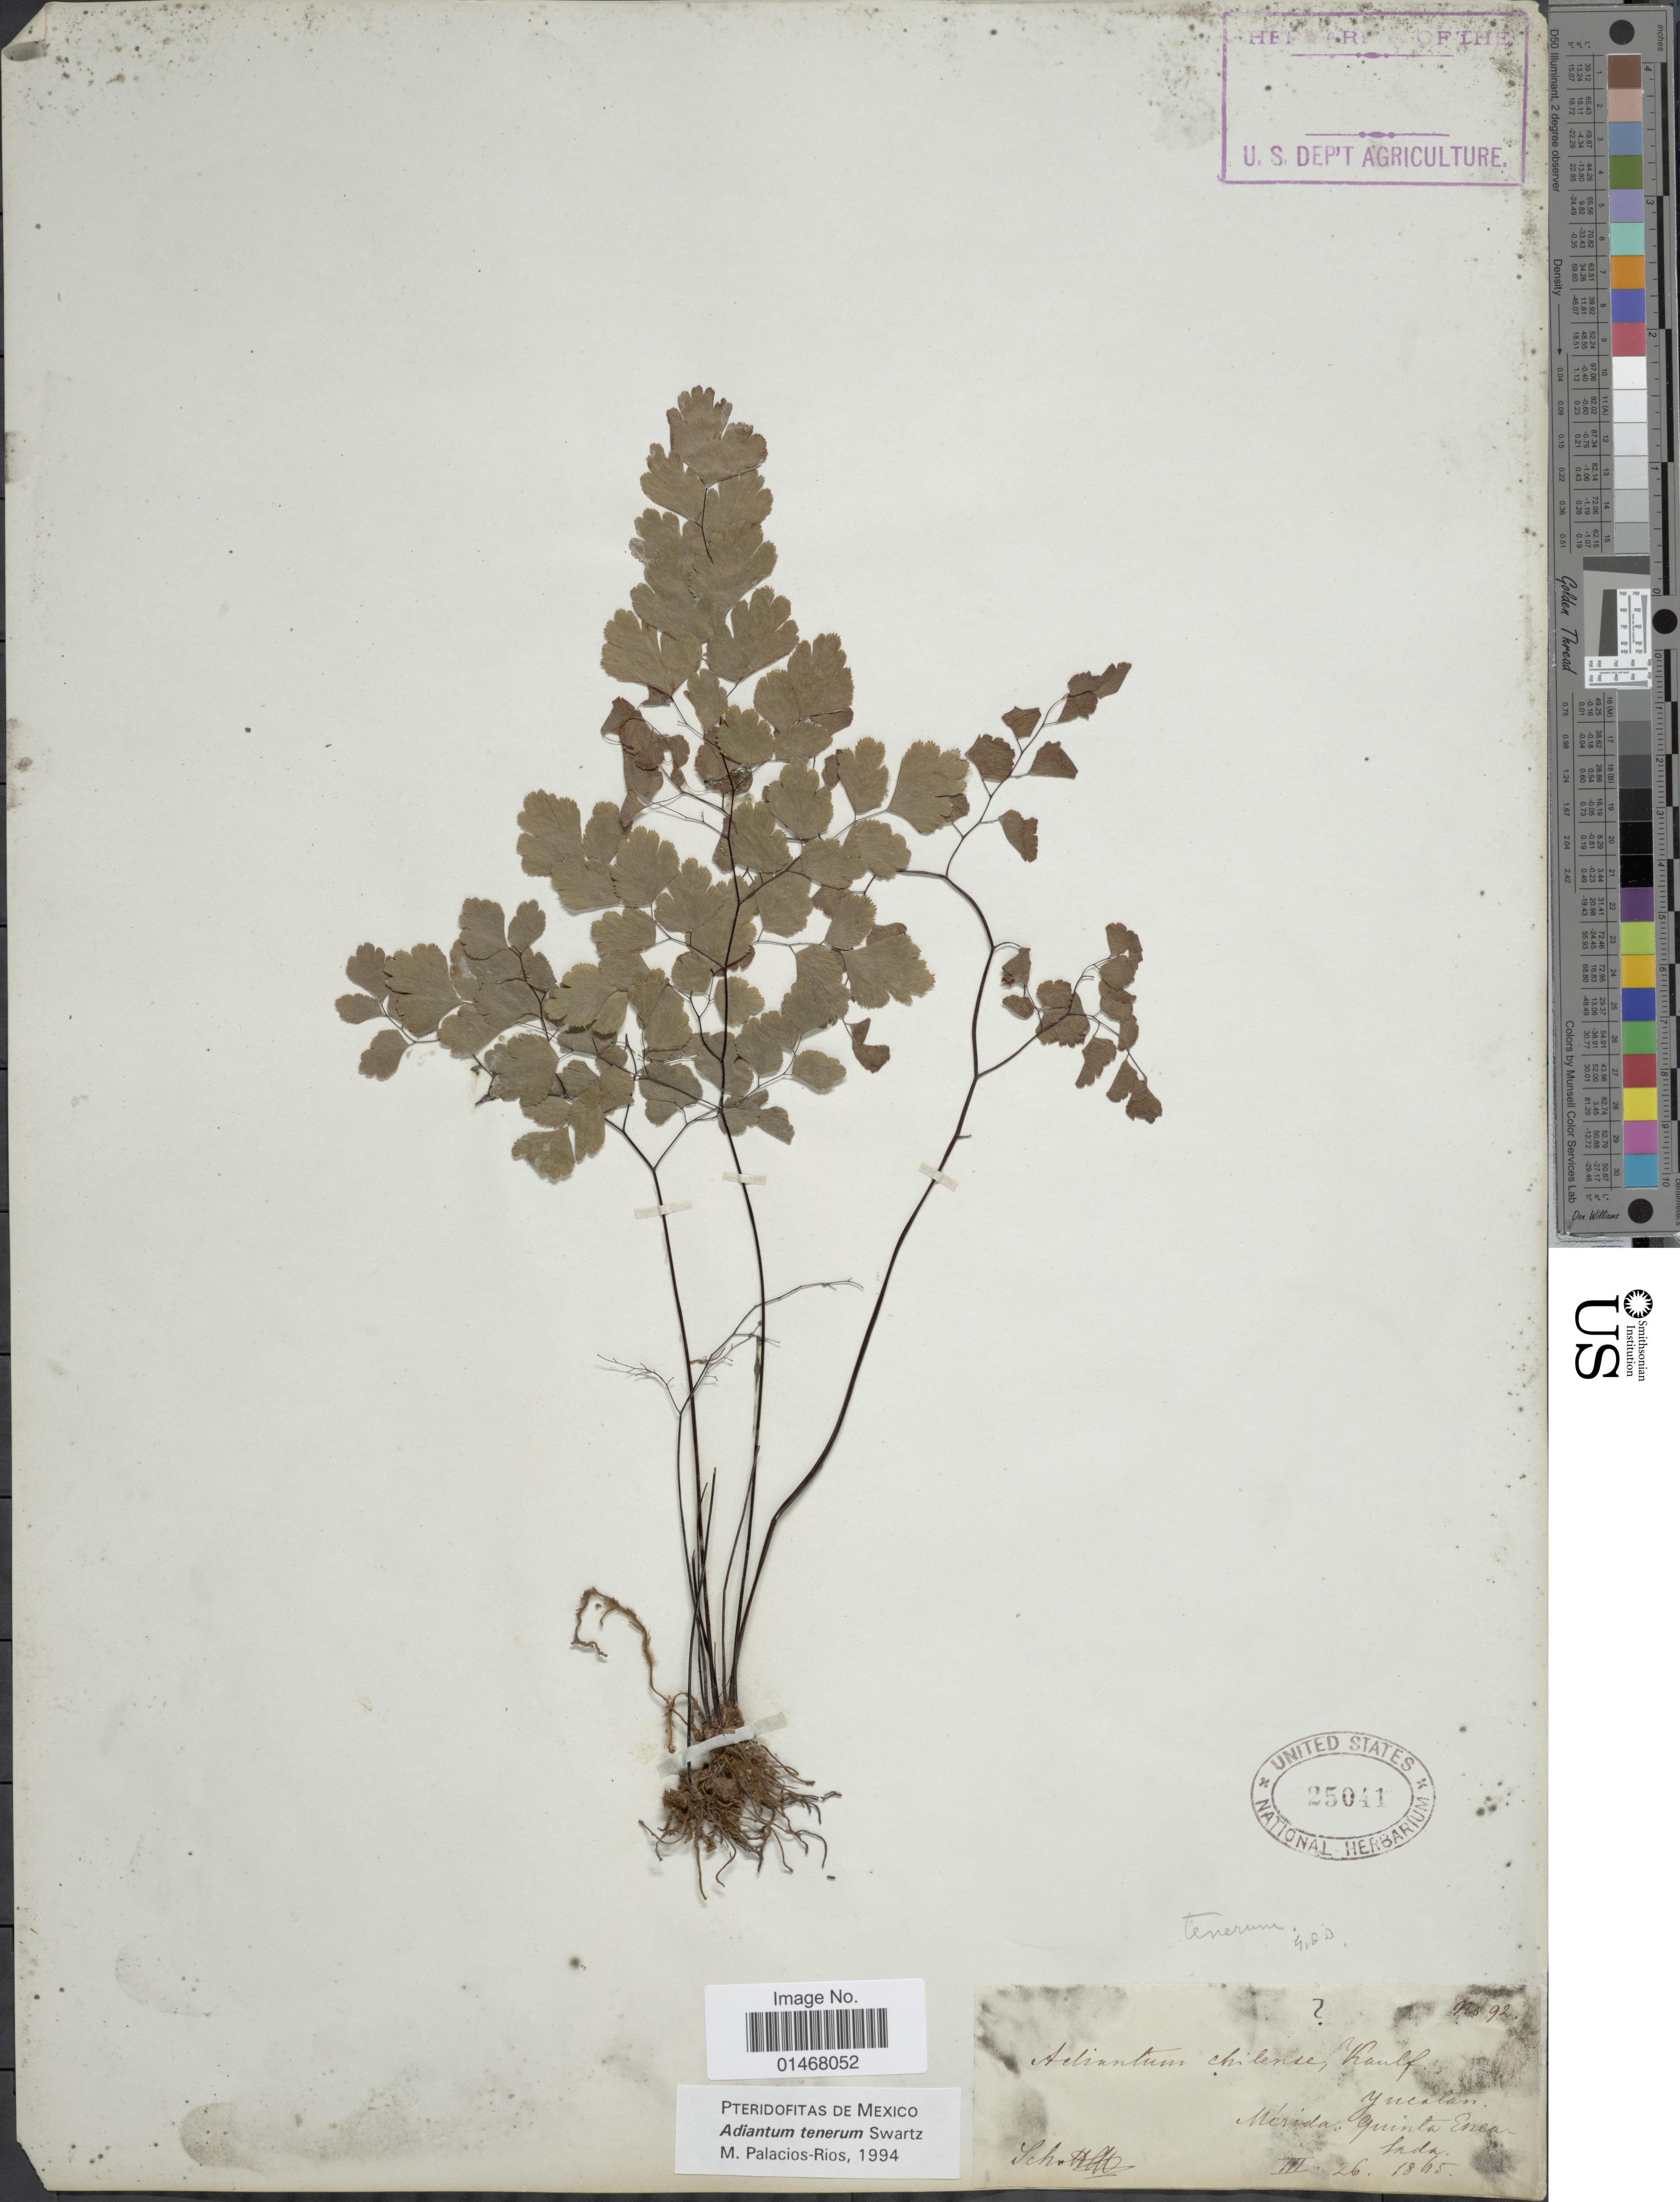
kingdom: Plantae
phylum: Tracheophyta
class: Polypodiopsida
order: Polypodiales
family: Pteridaceae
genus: Adiantum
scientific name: Adiantum tenerum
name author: Sw.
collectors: Schott, --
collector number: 92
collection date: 1865-03-26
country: Mexico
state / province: Yucatán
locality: Mérida. Quinta Encalada.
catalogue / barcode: US 25041